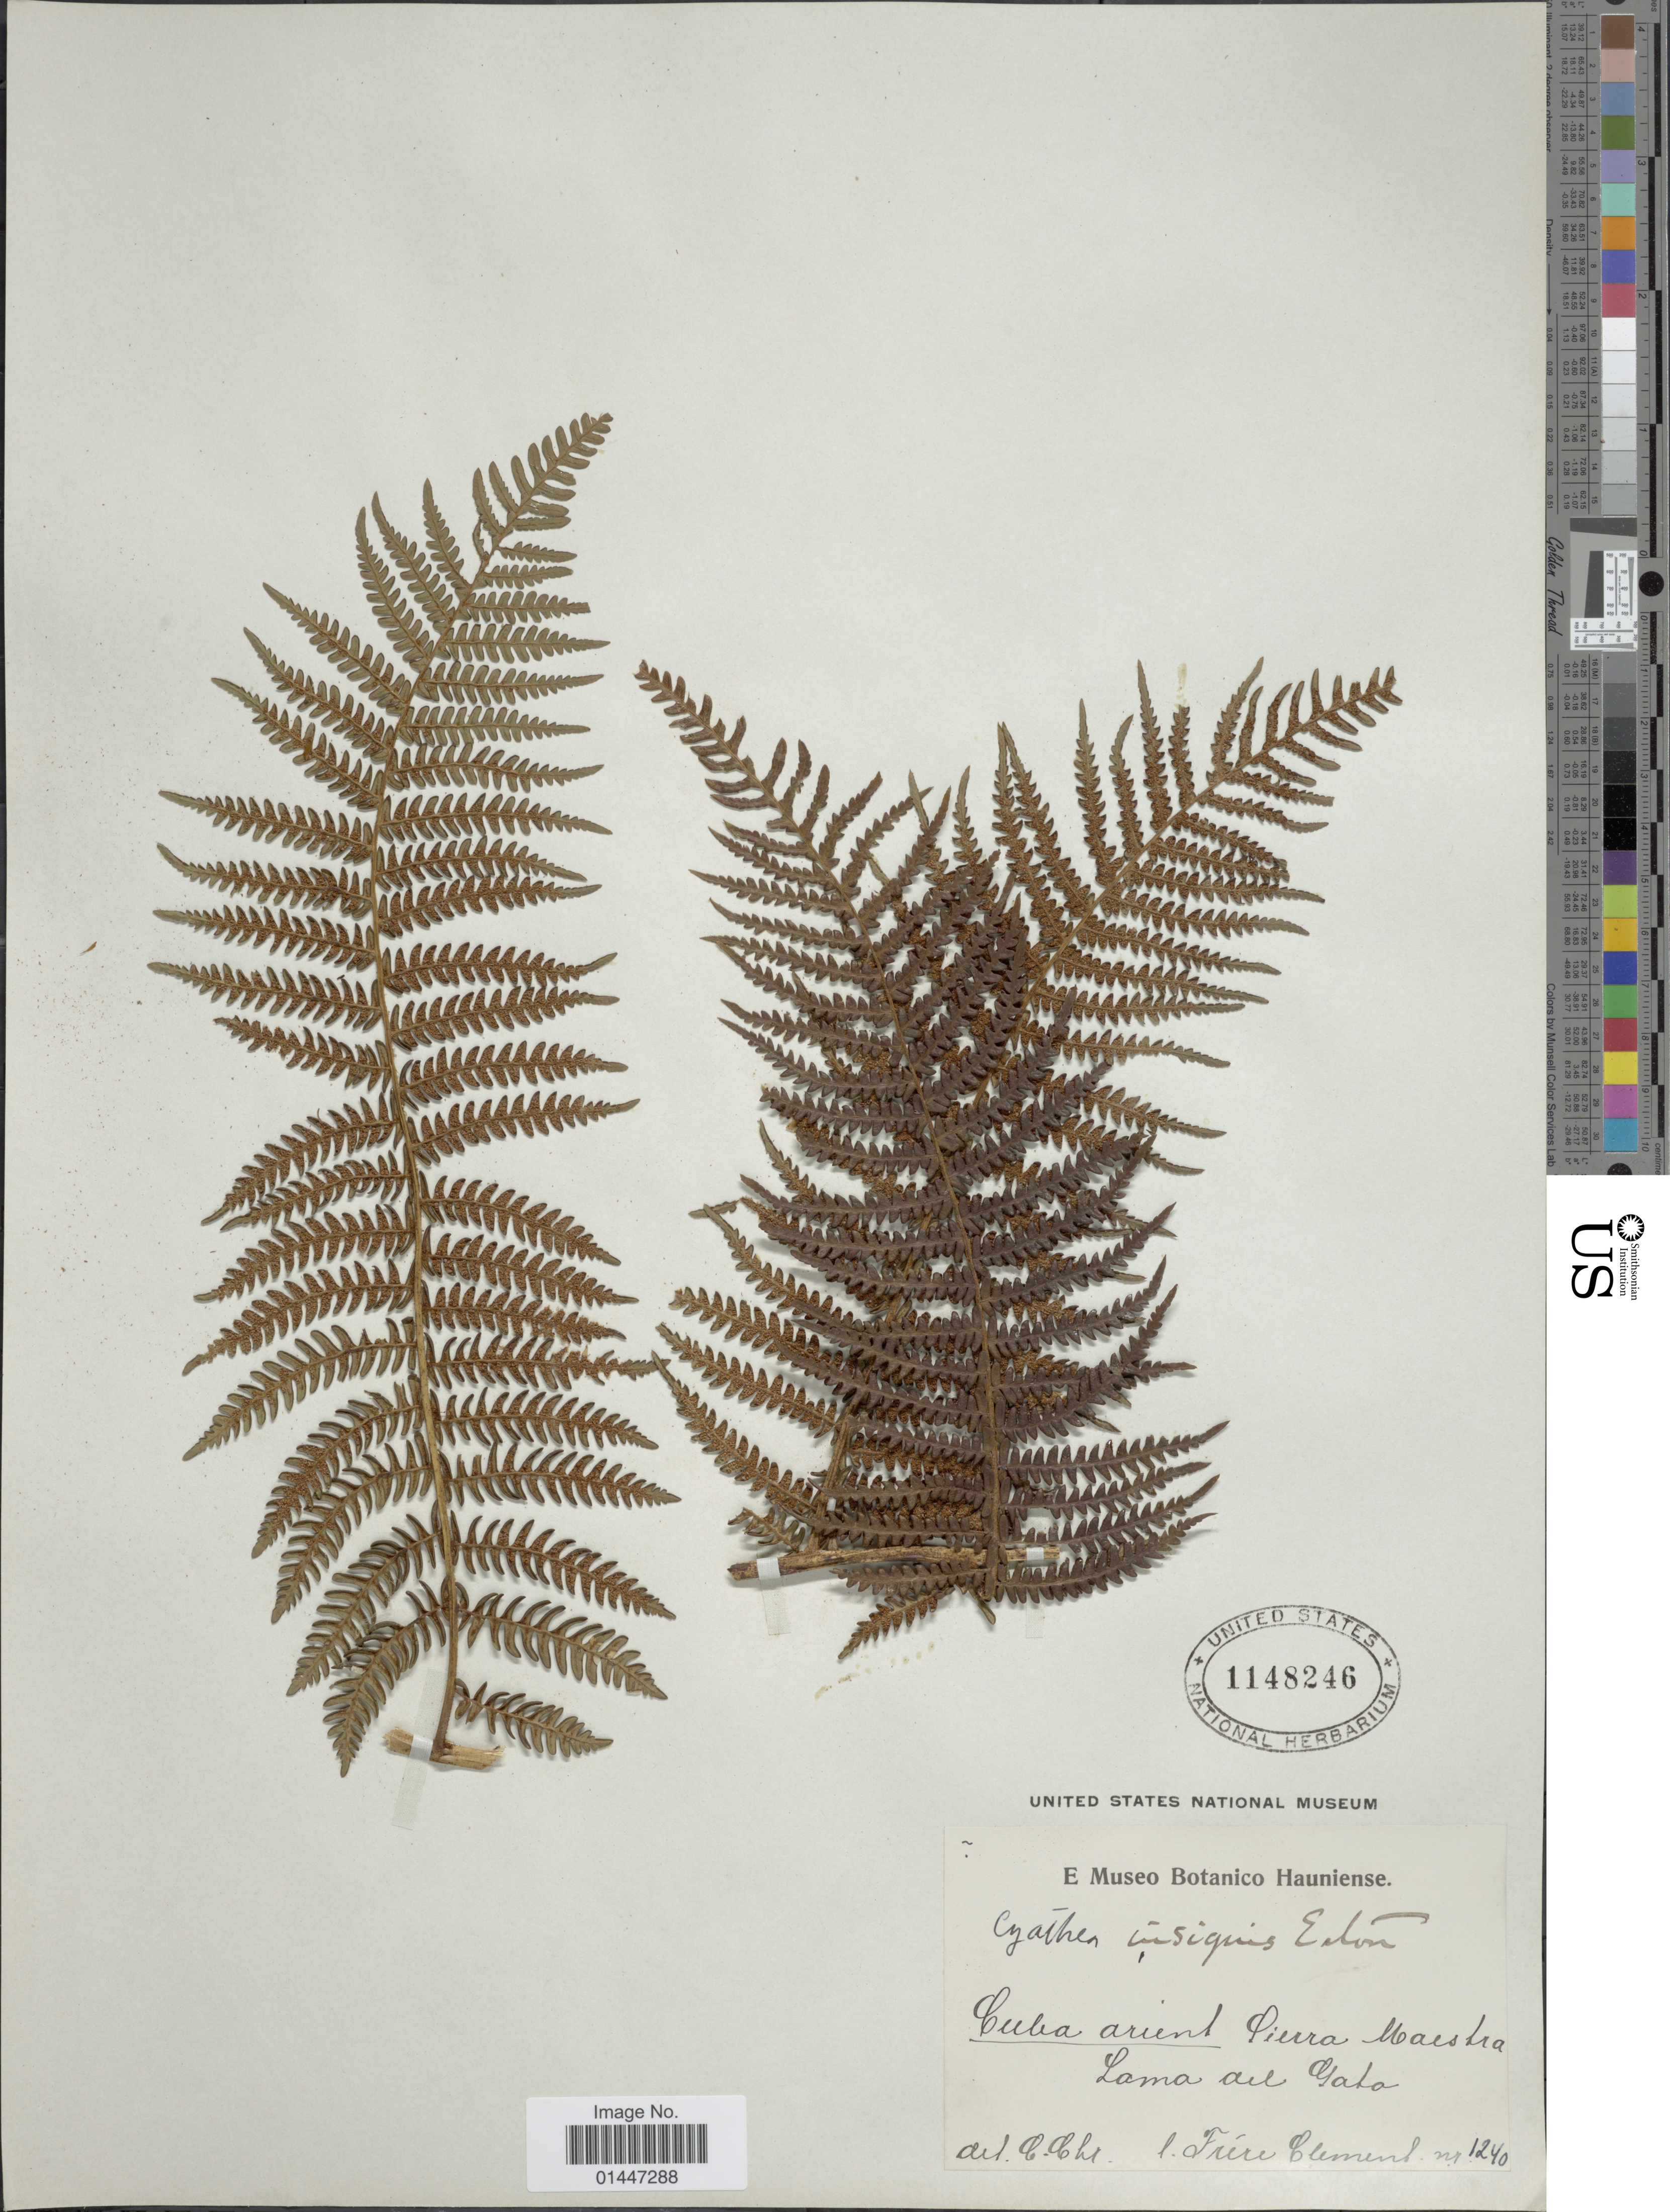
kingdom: Plantae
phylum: Tracheophyta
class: Polypodiopsida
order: Cyatheales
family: Cyatheaceae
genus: Sphaeropteris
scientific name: Sphaeropteris insignis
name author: (Eaton) R.M. Tryon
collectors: B. Clement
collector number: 1240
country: Cuba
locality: Cuba orient. Sierra Maestra, Lama del Gato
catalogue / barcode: US 1148246